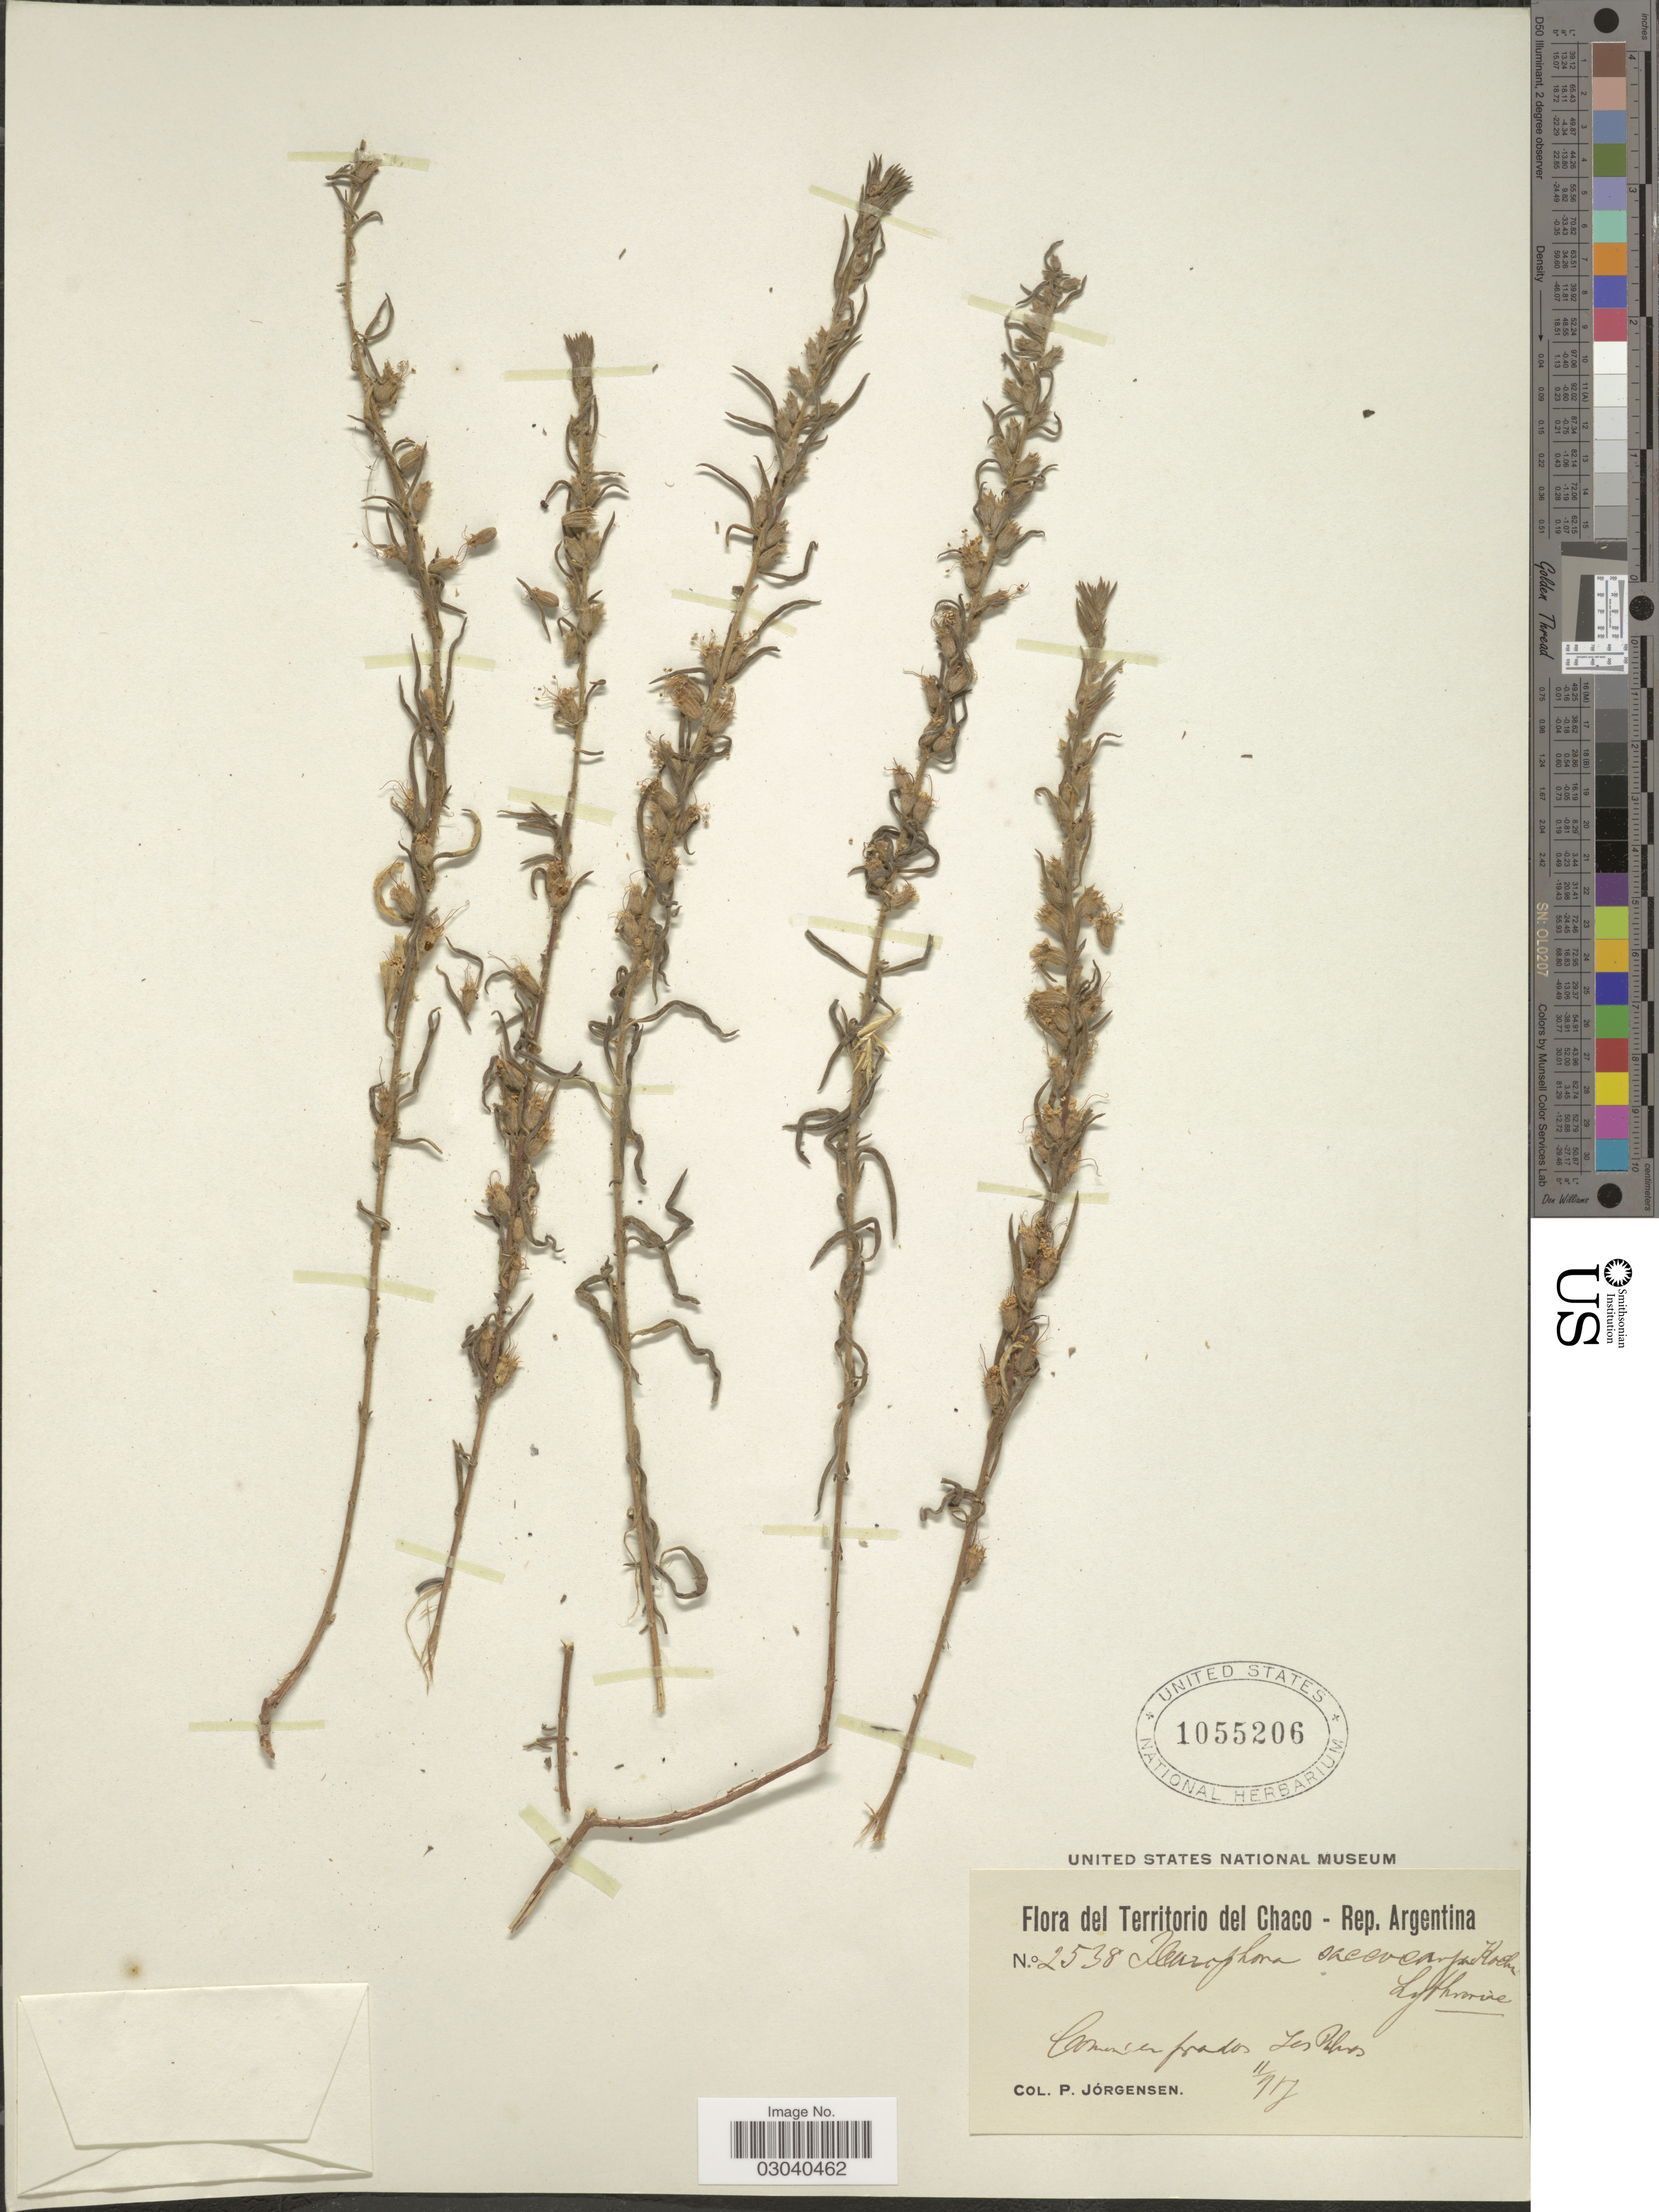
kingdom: Plantae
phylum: Tracheophyta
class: Magnoliopsida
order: Myrtales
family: Lythraceae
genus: Pleurophora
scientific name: Pleurophora saccocarpa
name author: Koehne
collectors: P. Jörgensen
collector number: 2538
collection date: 1917-11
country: Argentina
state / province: Chaco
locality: Comun en prados Las Palmas.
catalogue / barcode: US 1055206